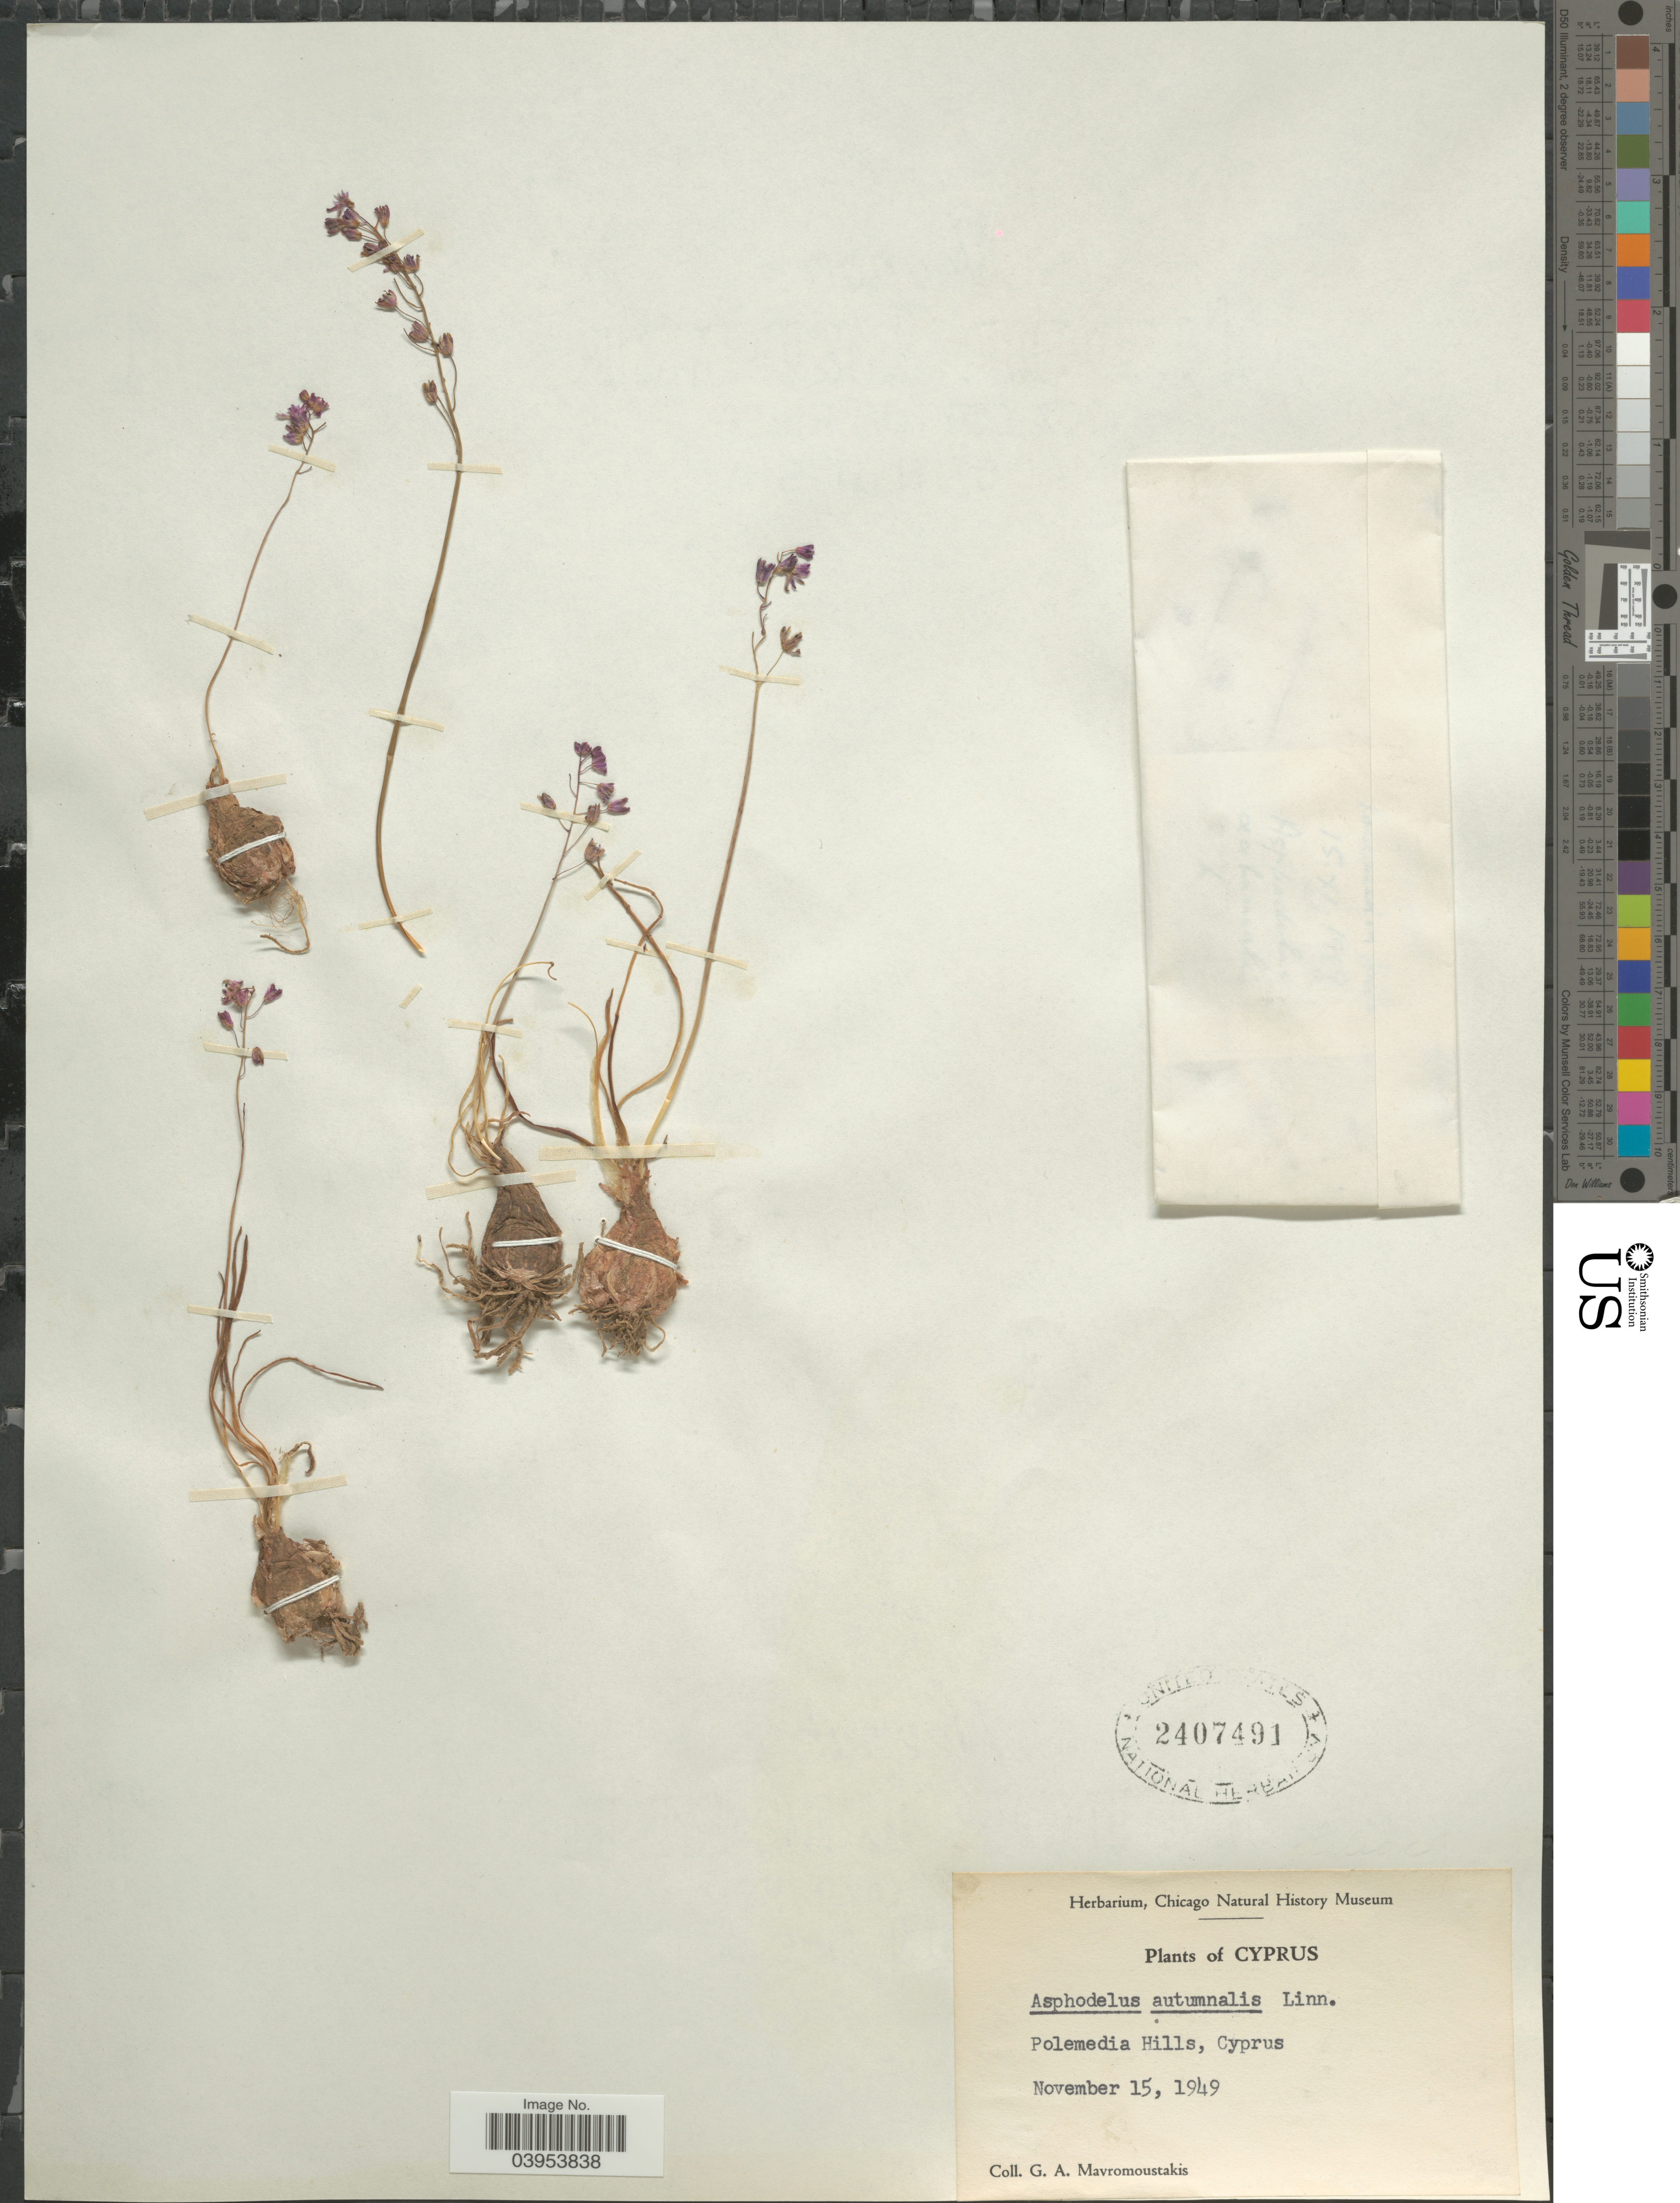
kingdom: Plantae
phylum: Tracheophyta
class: Liliopsida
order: Asparagales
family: Asphodelaceae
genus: Asphodelus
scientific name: Asphodelus autumnalis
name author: L.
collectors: G. Mavromoustakis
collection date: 1949-11-15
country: Cyprus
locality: Polemedia Hills.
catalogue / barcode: US 2407491